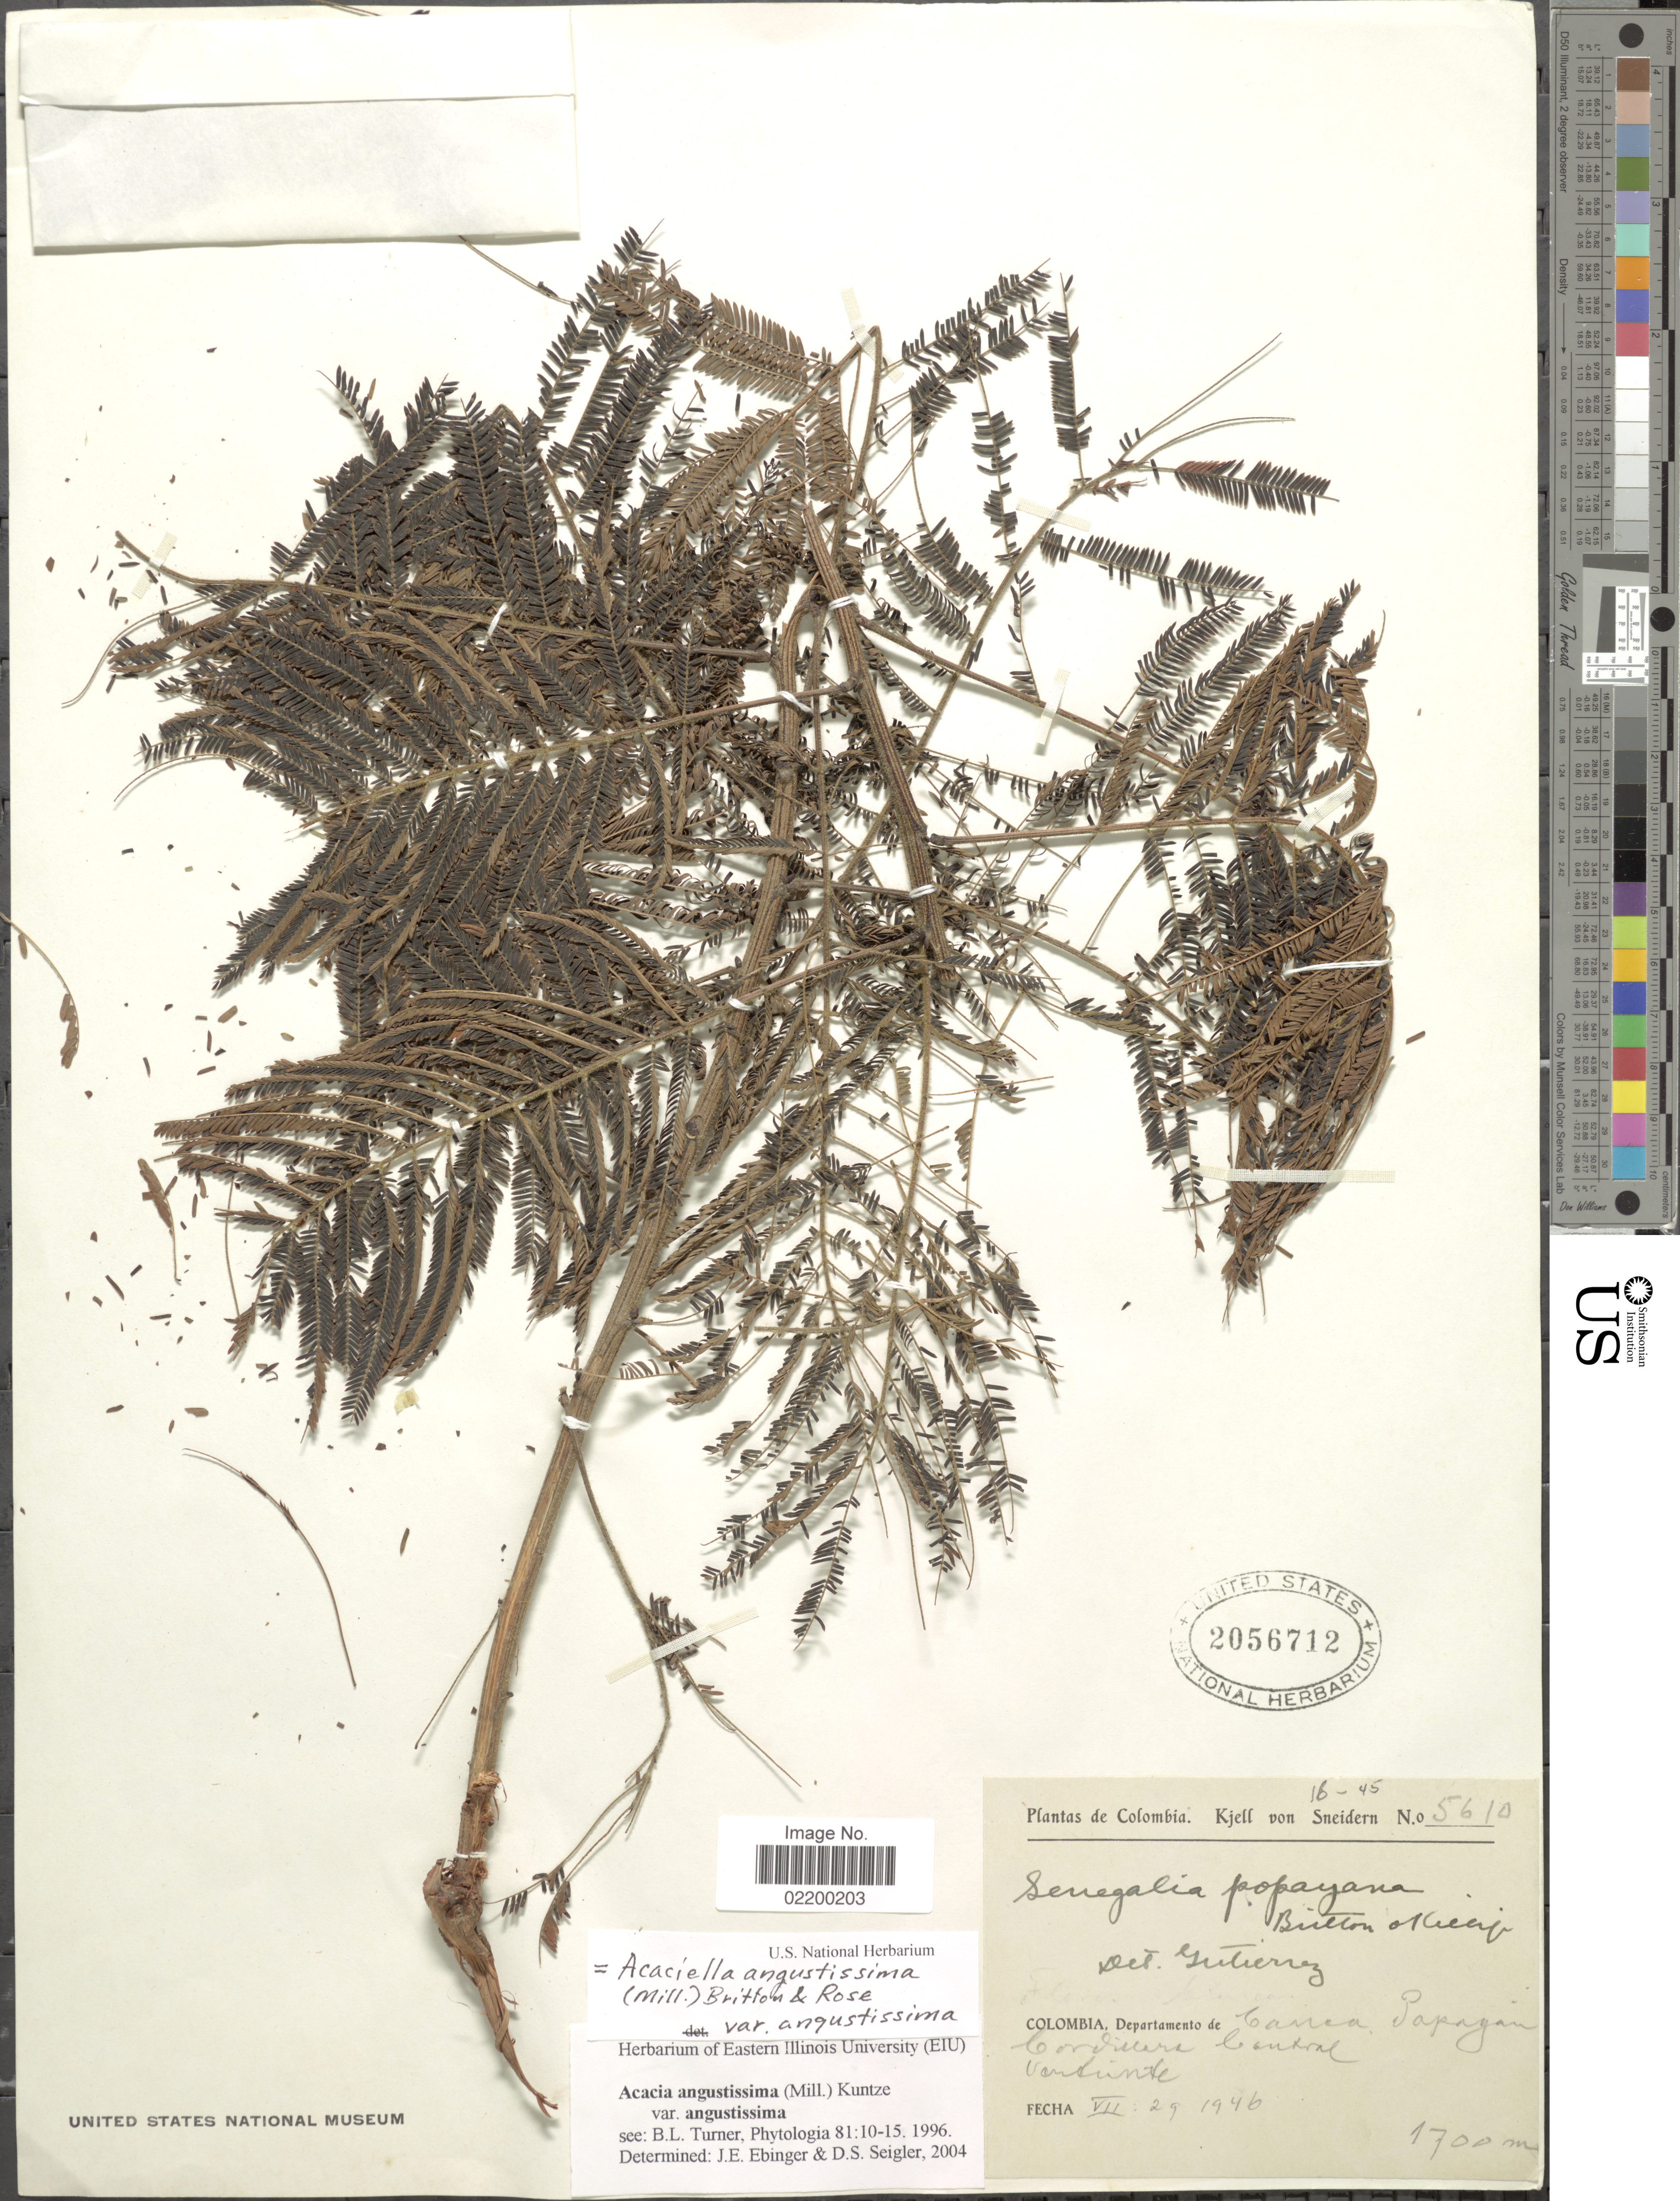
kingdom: Plantae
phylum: Tracheophyta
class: Magnoliopsida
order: Fabales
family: Fabaceae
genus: Acaciella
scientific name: Acaciella angustissima var. angustissima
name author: (Mill.) Britton & Rose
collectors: K. von Sneidern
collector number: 5610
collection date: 1946-07-29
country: Colombia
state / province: Cauca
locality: Popayan, Cordillera Central occidental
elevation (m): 1700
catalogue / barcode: US 2056712